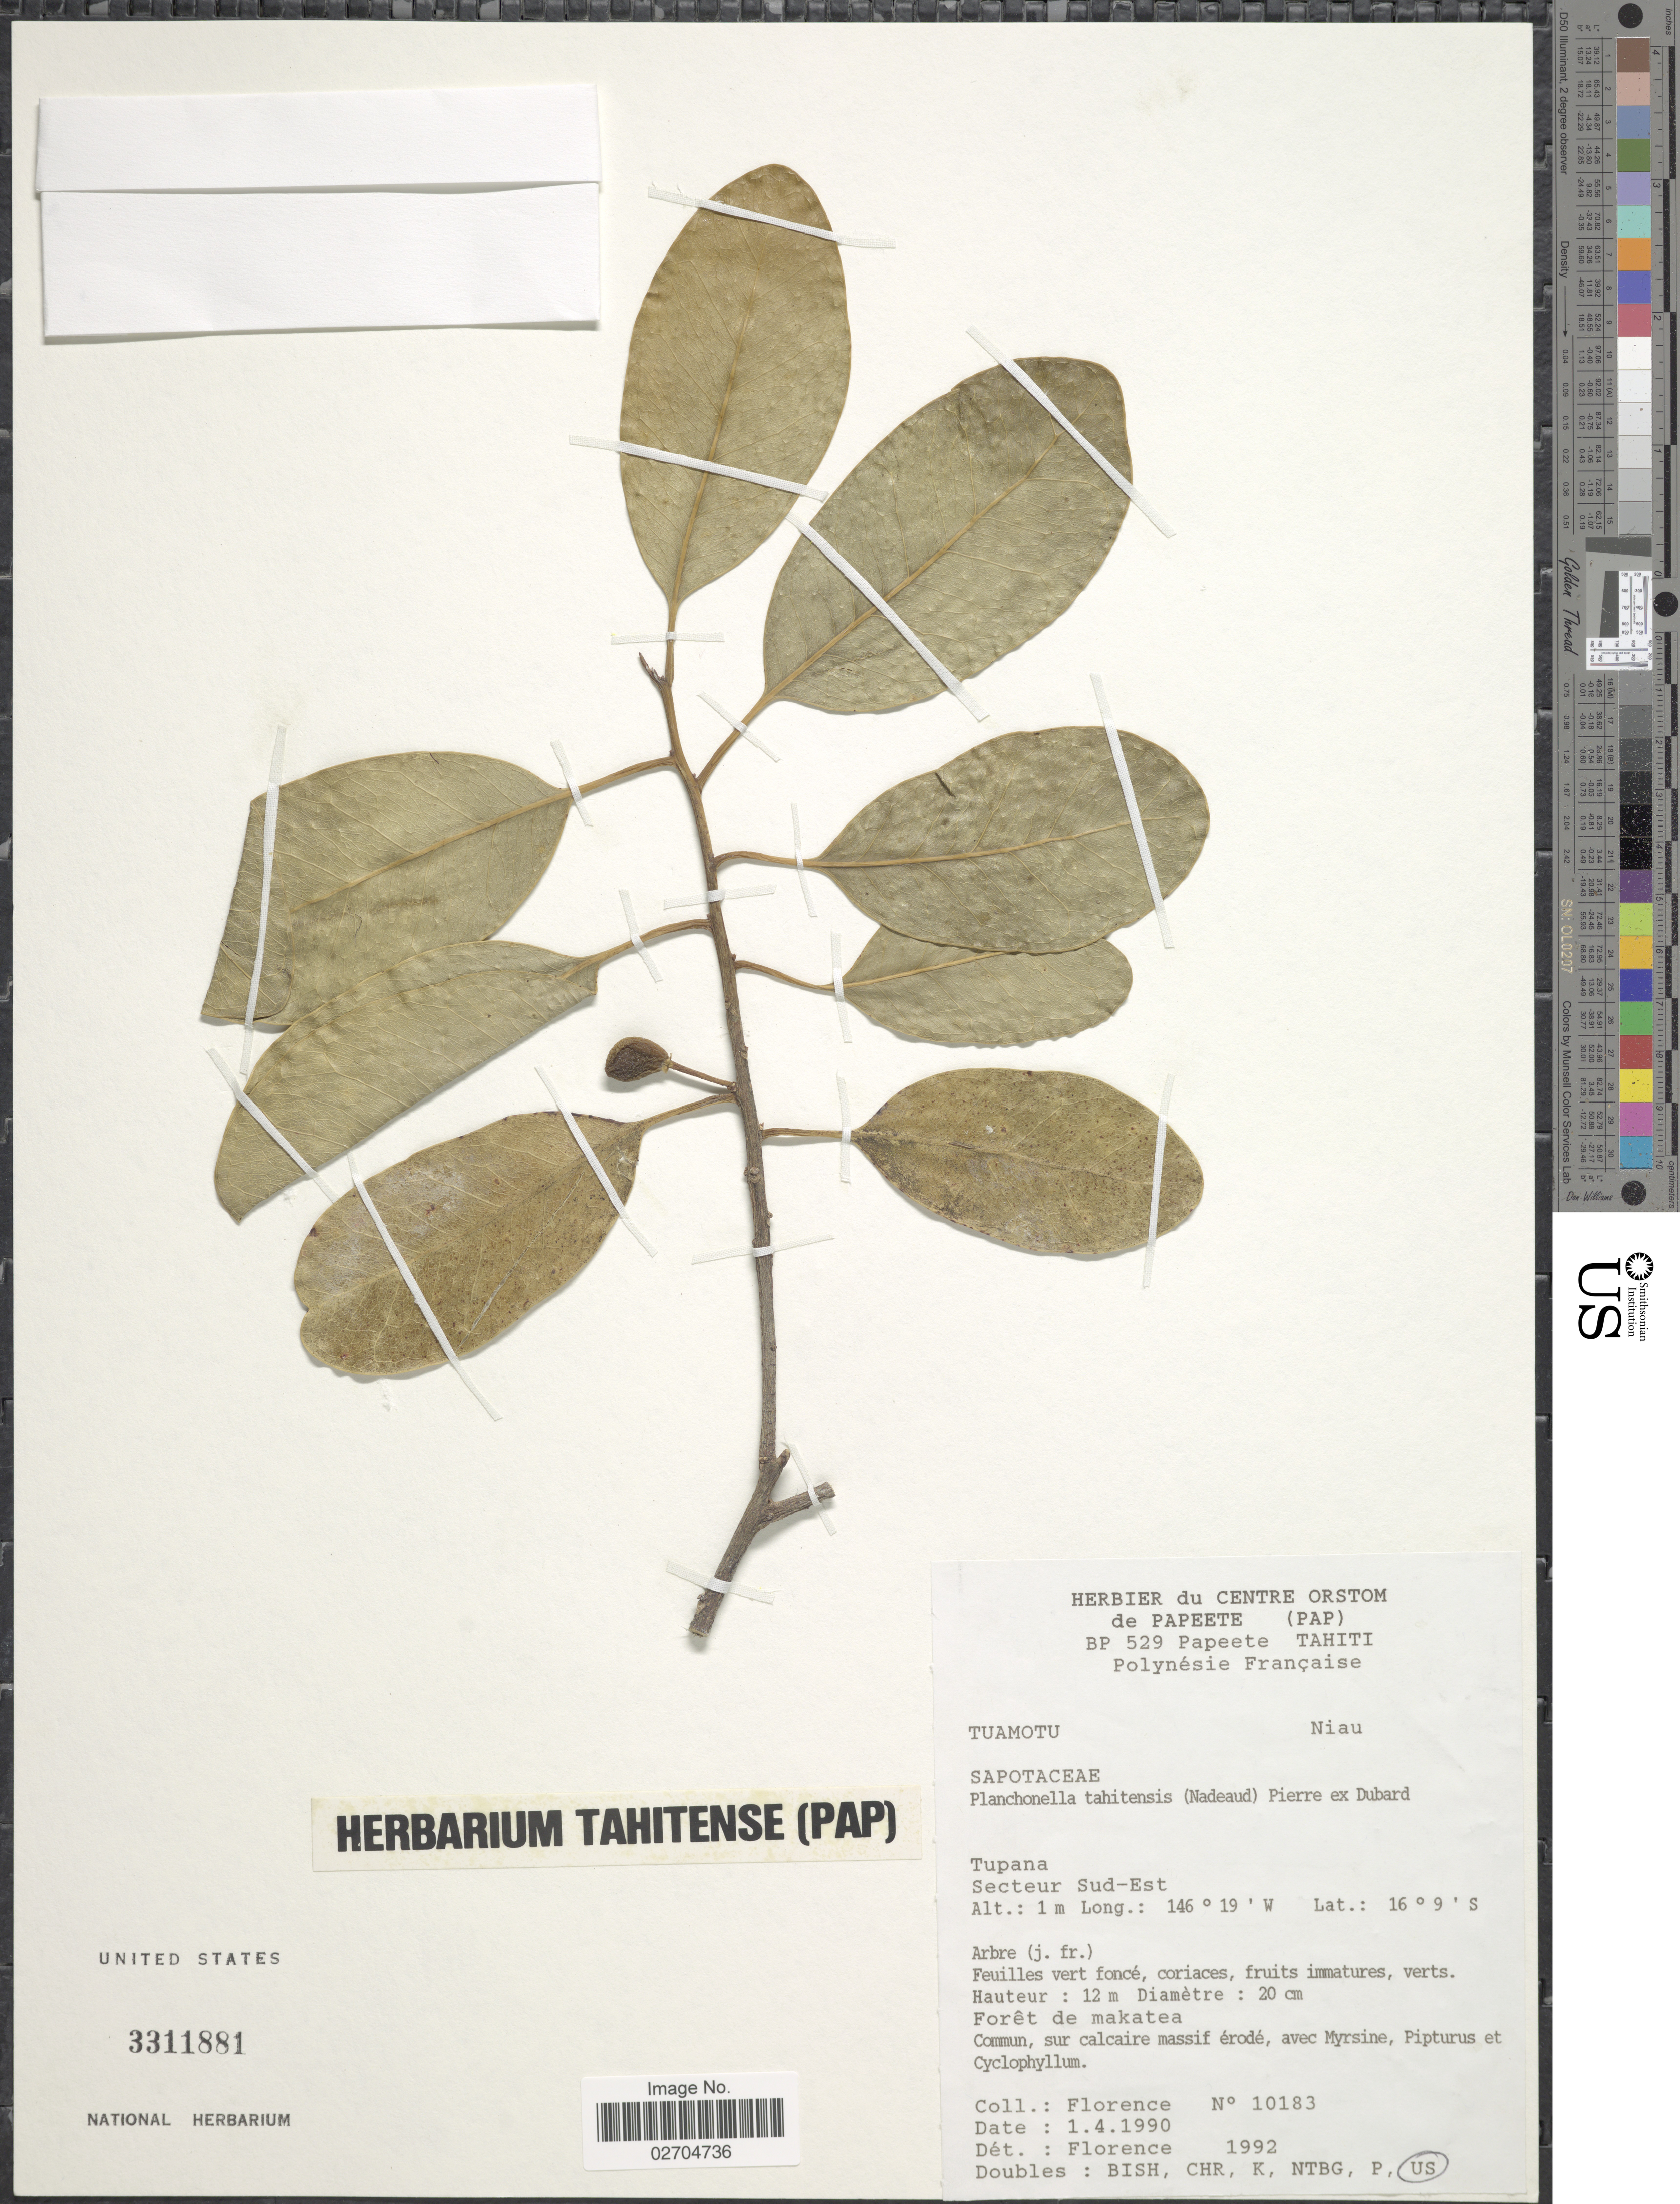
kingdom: Plantae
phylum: Tracheophyta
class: Magnoliopsida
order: Ericales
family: Sapotaceae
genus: Planchonella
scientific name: Planchonella tahitensis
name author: (Nadeaud) Pierre ex Dubard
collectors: -. Florence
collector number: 10183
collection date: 1990-04-01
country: French Polynesia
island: Niau Atoll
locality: Tuamotu. Niau. Tupana. Secteur Sud-Est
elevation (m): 1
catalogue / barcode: US 3311881